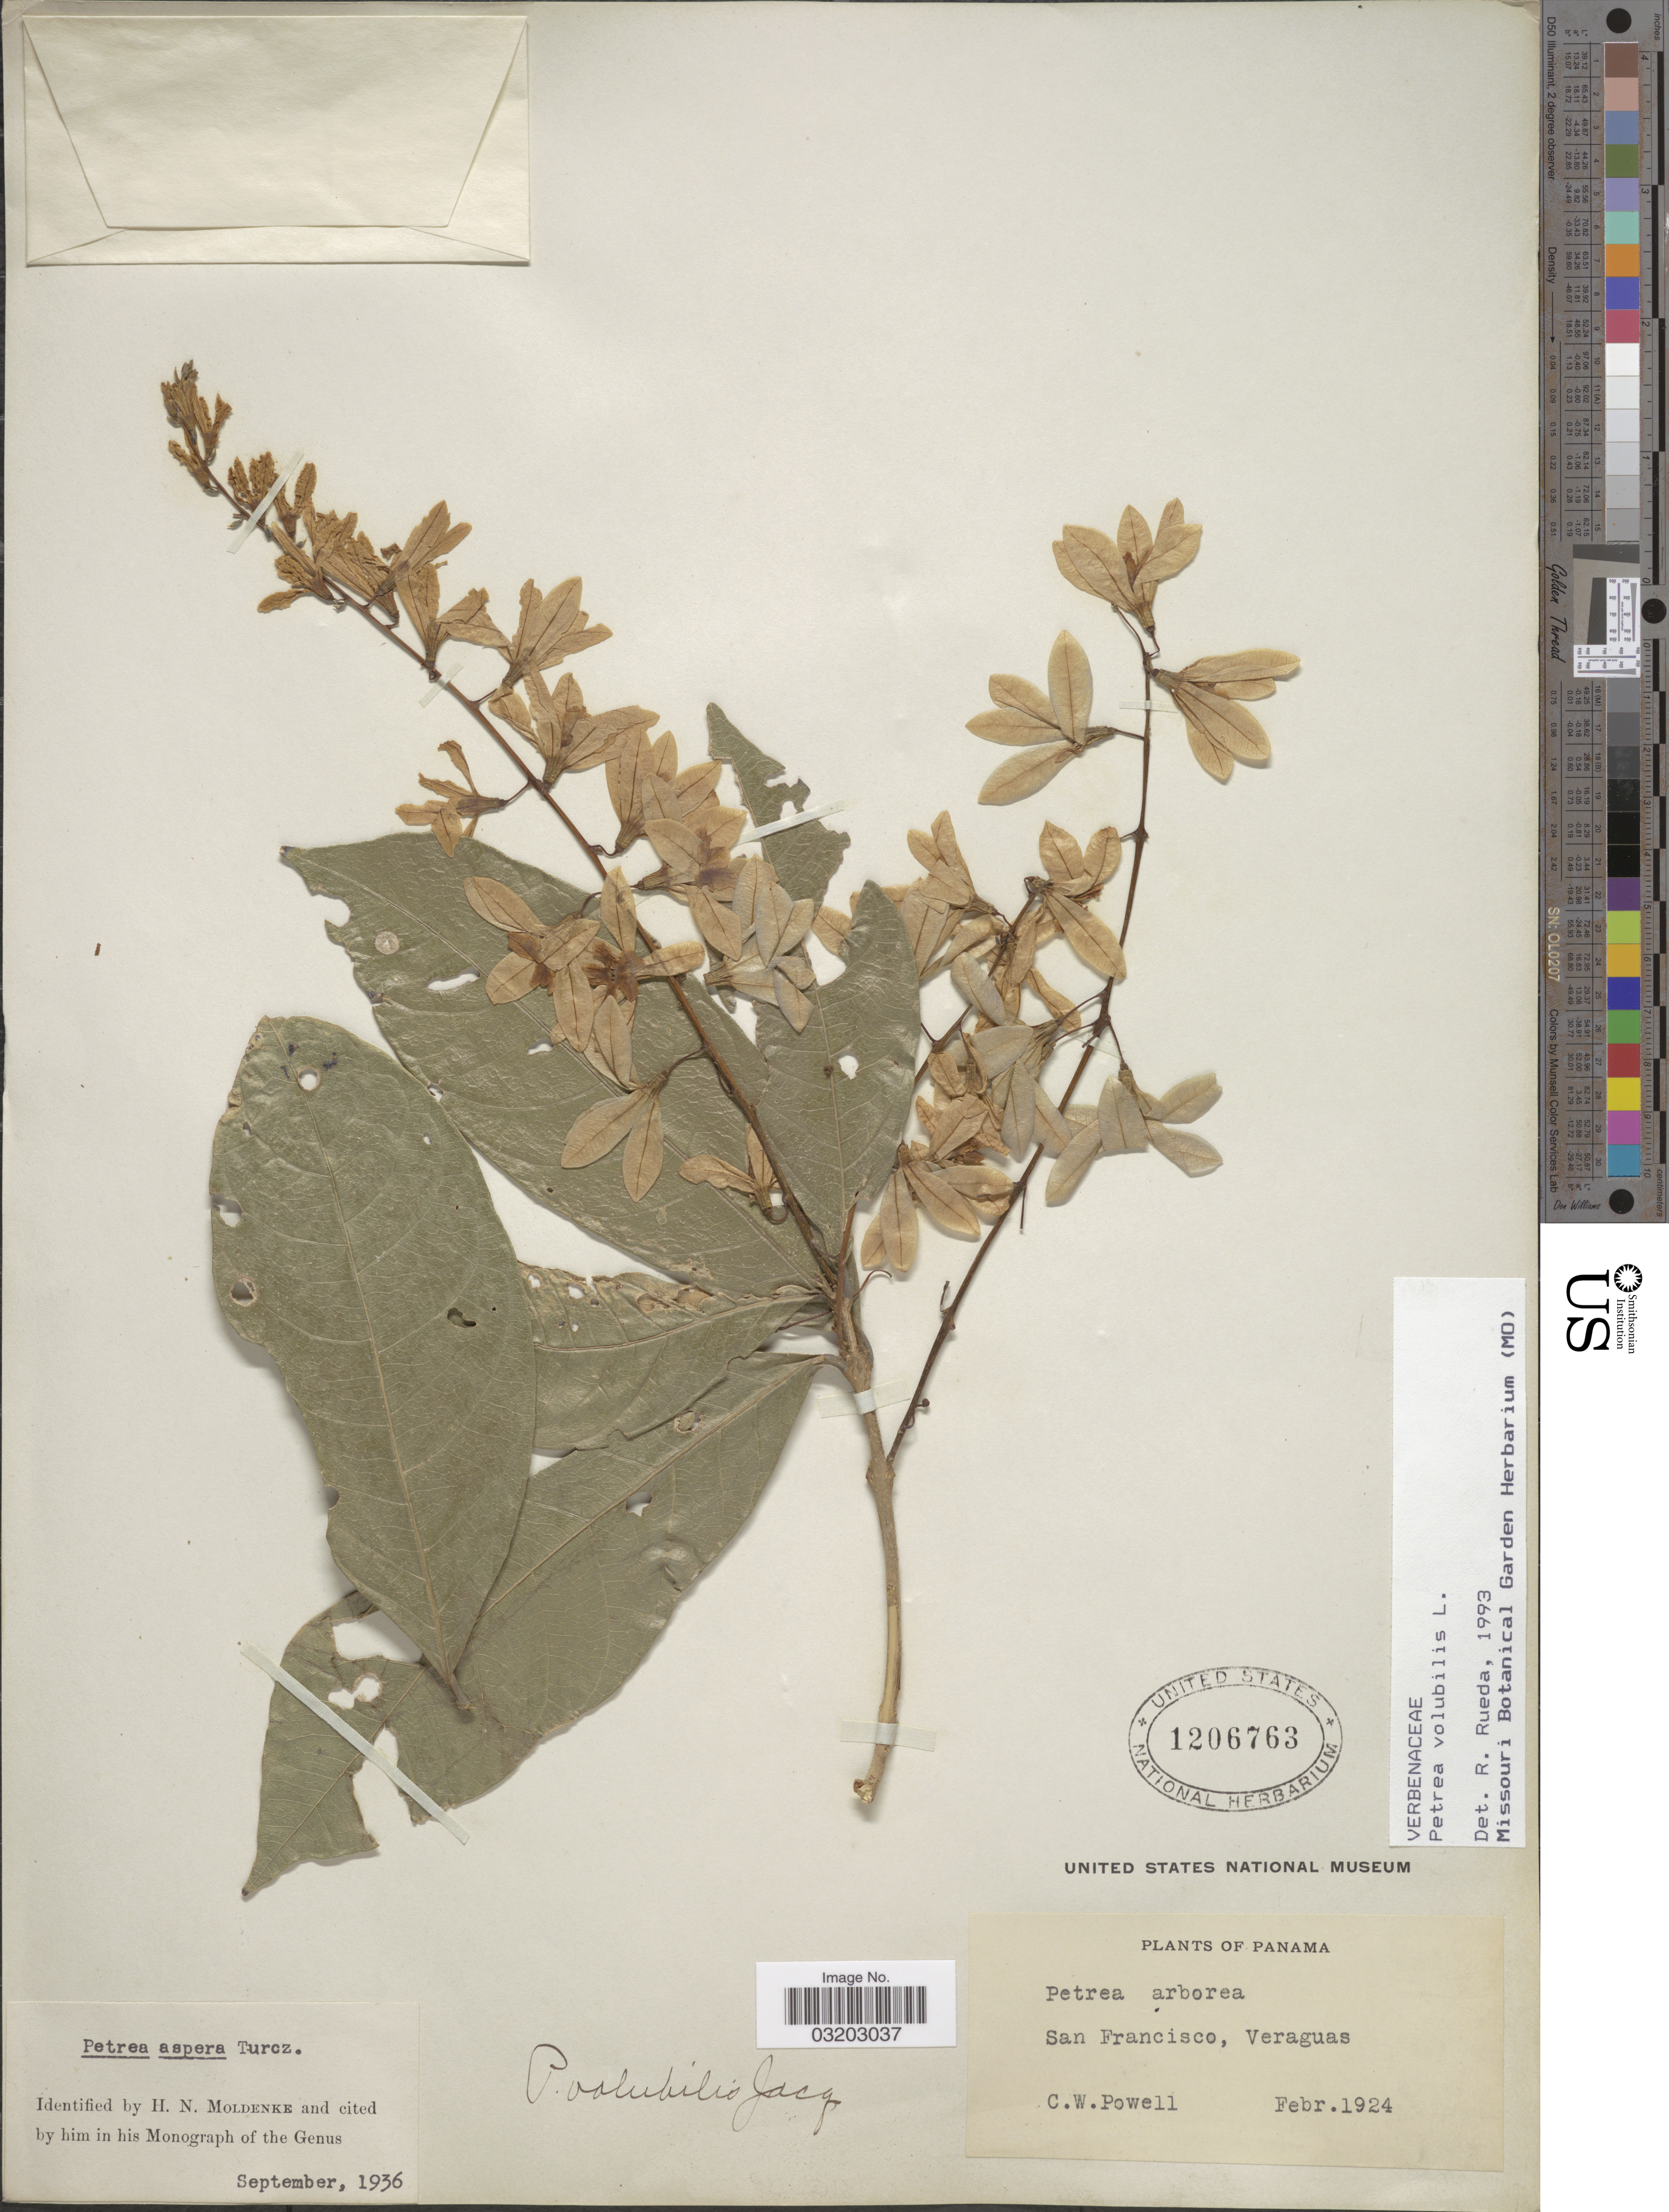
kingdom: Plantae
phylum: Tracheophyta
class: Magnoliopsida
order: Lamiales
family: Verbenaceae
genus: Petrea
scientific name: Petrea volubilis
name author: L.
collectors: C. W. Powell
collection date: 1924-02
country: Panama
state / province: Veraguas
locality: San Francisco.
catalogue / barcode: US 1206763